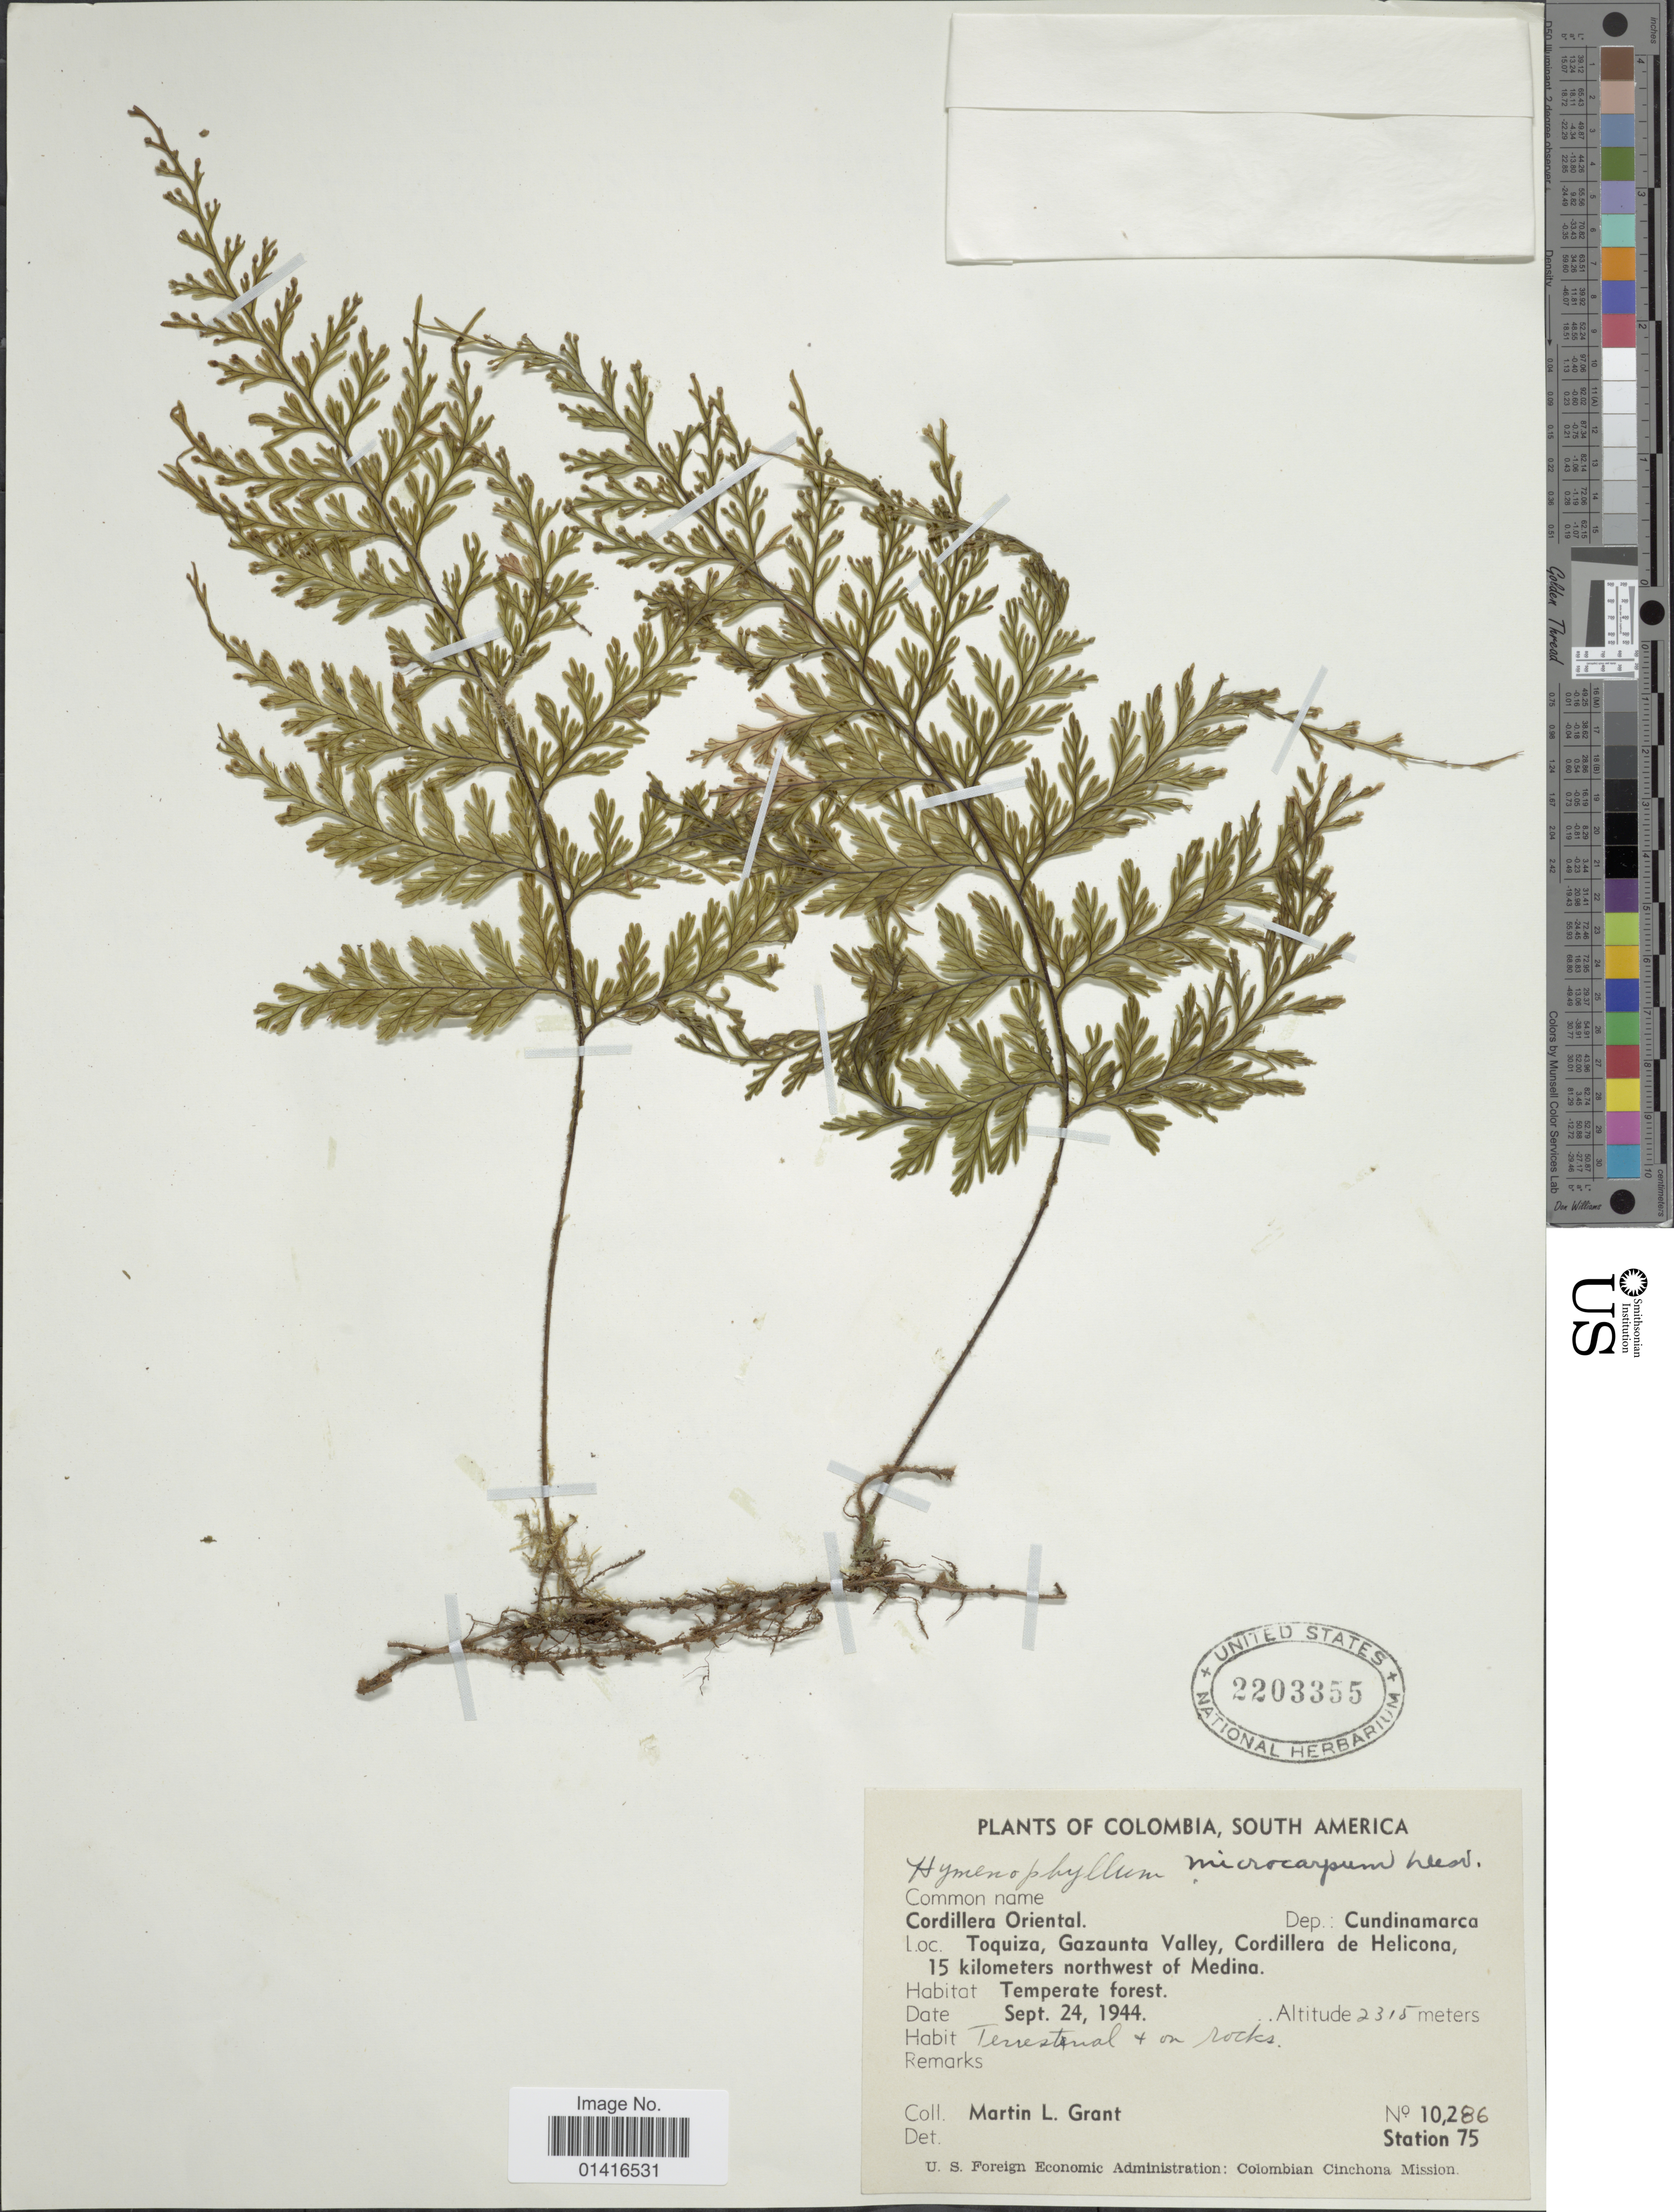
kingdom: Plantae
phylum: Tracheophyta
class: Polypodiopsida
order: Hymenophyllales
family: Hymenophyllaceae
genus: Hymenophyllum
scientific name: Hymenophyllum microcarpum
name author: (Desv.) Lellinger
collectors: M. L. Grant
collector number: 10286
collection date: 1944-09-24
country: Colombia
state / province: Cundinamarca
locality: Cordillera Oriental. Tocquiza, gazunta valley, Cordillera de Helicona, 15 km. northwest of Medina.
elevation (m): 2315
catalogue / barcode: US 2203355